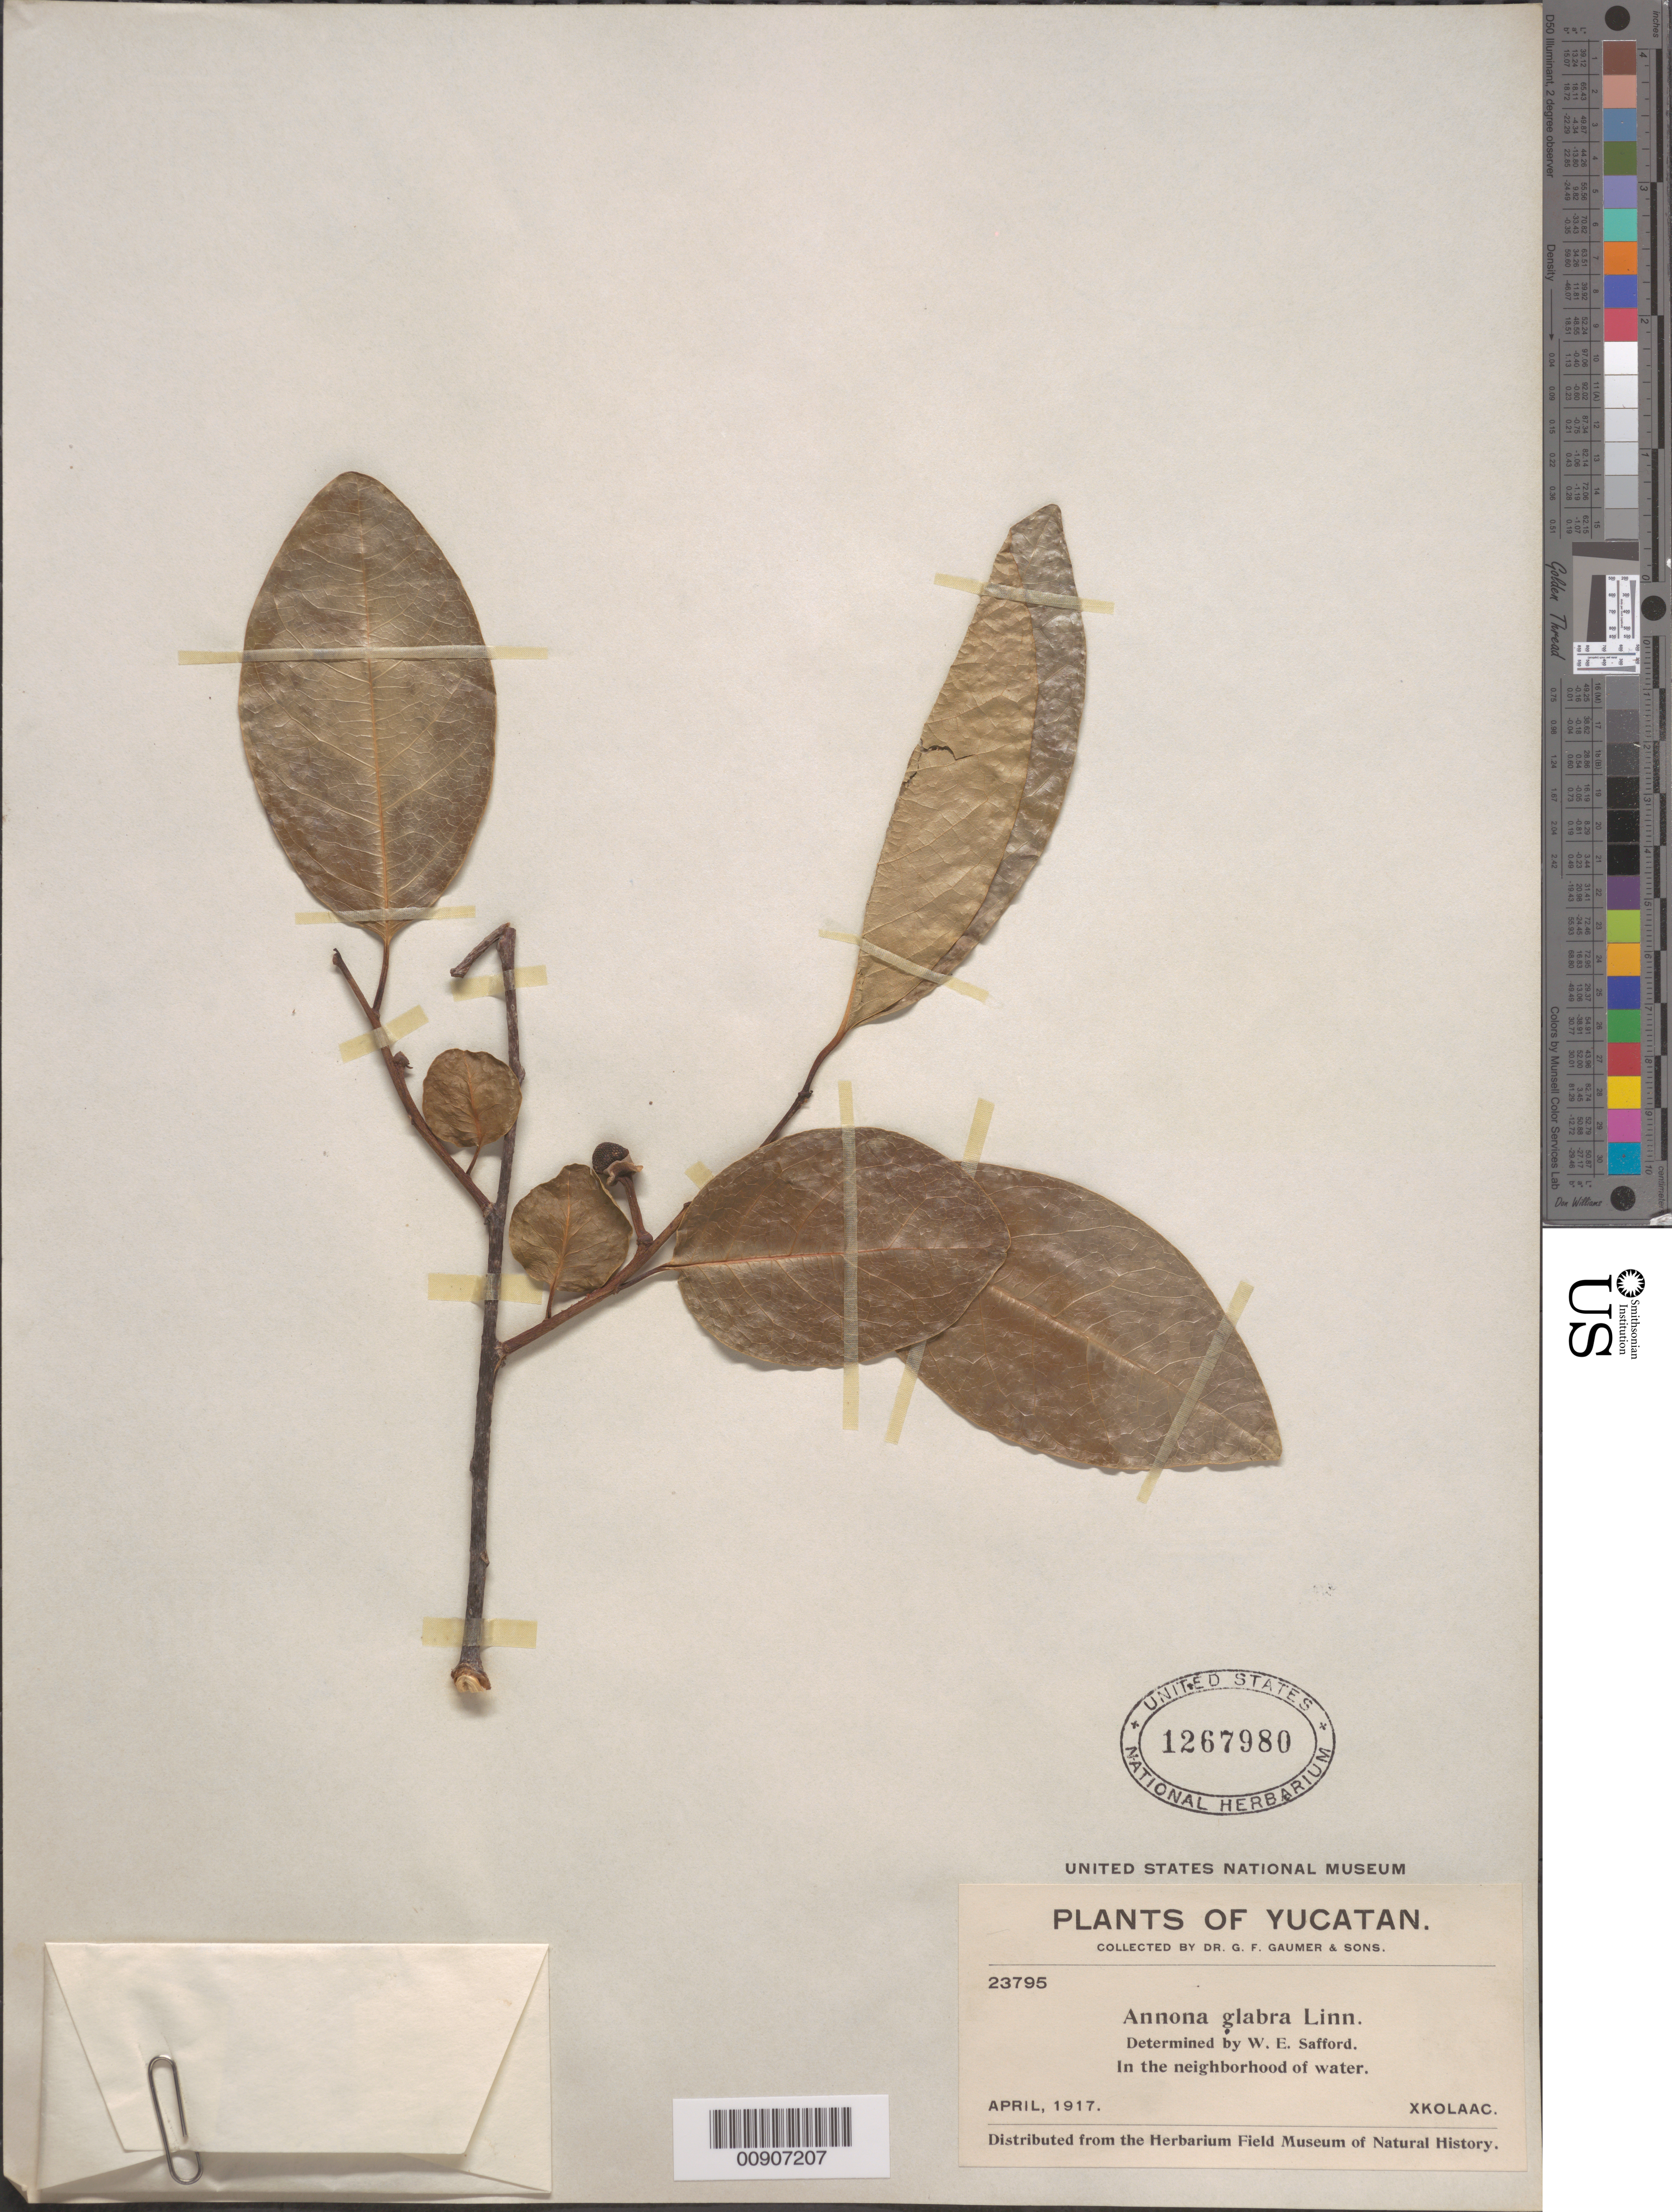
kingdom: Plantae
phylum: Tracheophyta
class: Magnoliopsida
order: Magnoliales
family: Annonaceae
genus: Annona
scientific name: Annona glabra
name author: L.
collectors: G. F. Gaumer & et al.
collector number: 23795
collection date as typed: Apr 1917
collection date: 1917-04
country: Mexico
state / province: Yucatán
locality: Yucatán: Xkolaac.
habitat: In the neighborhood of water.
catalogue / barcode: US 1267980